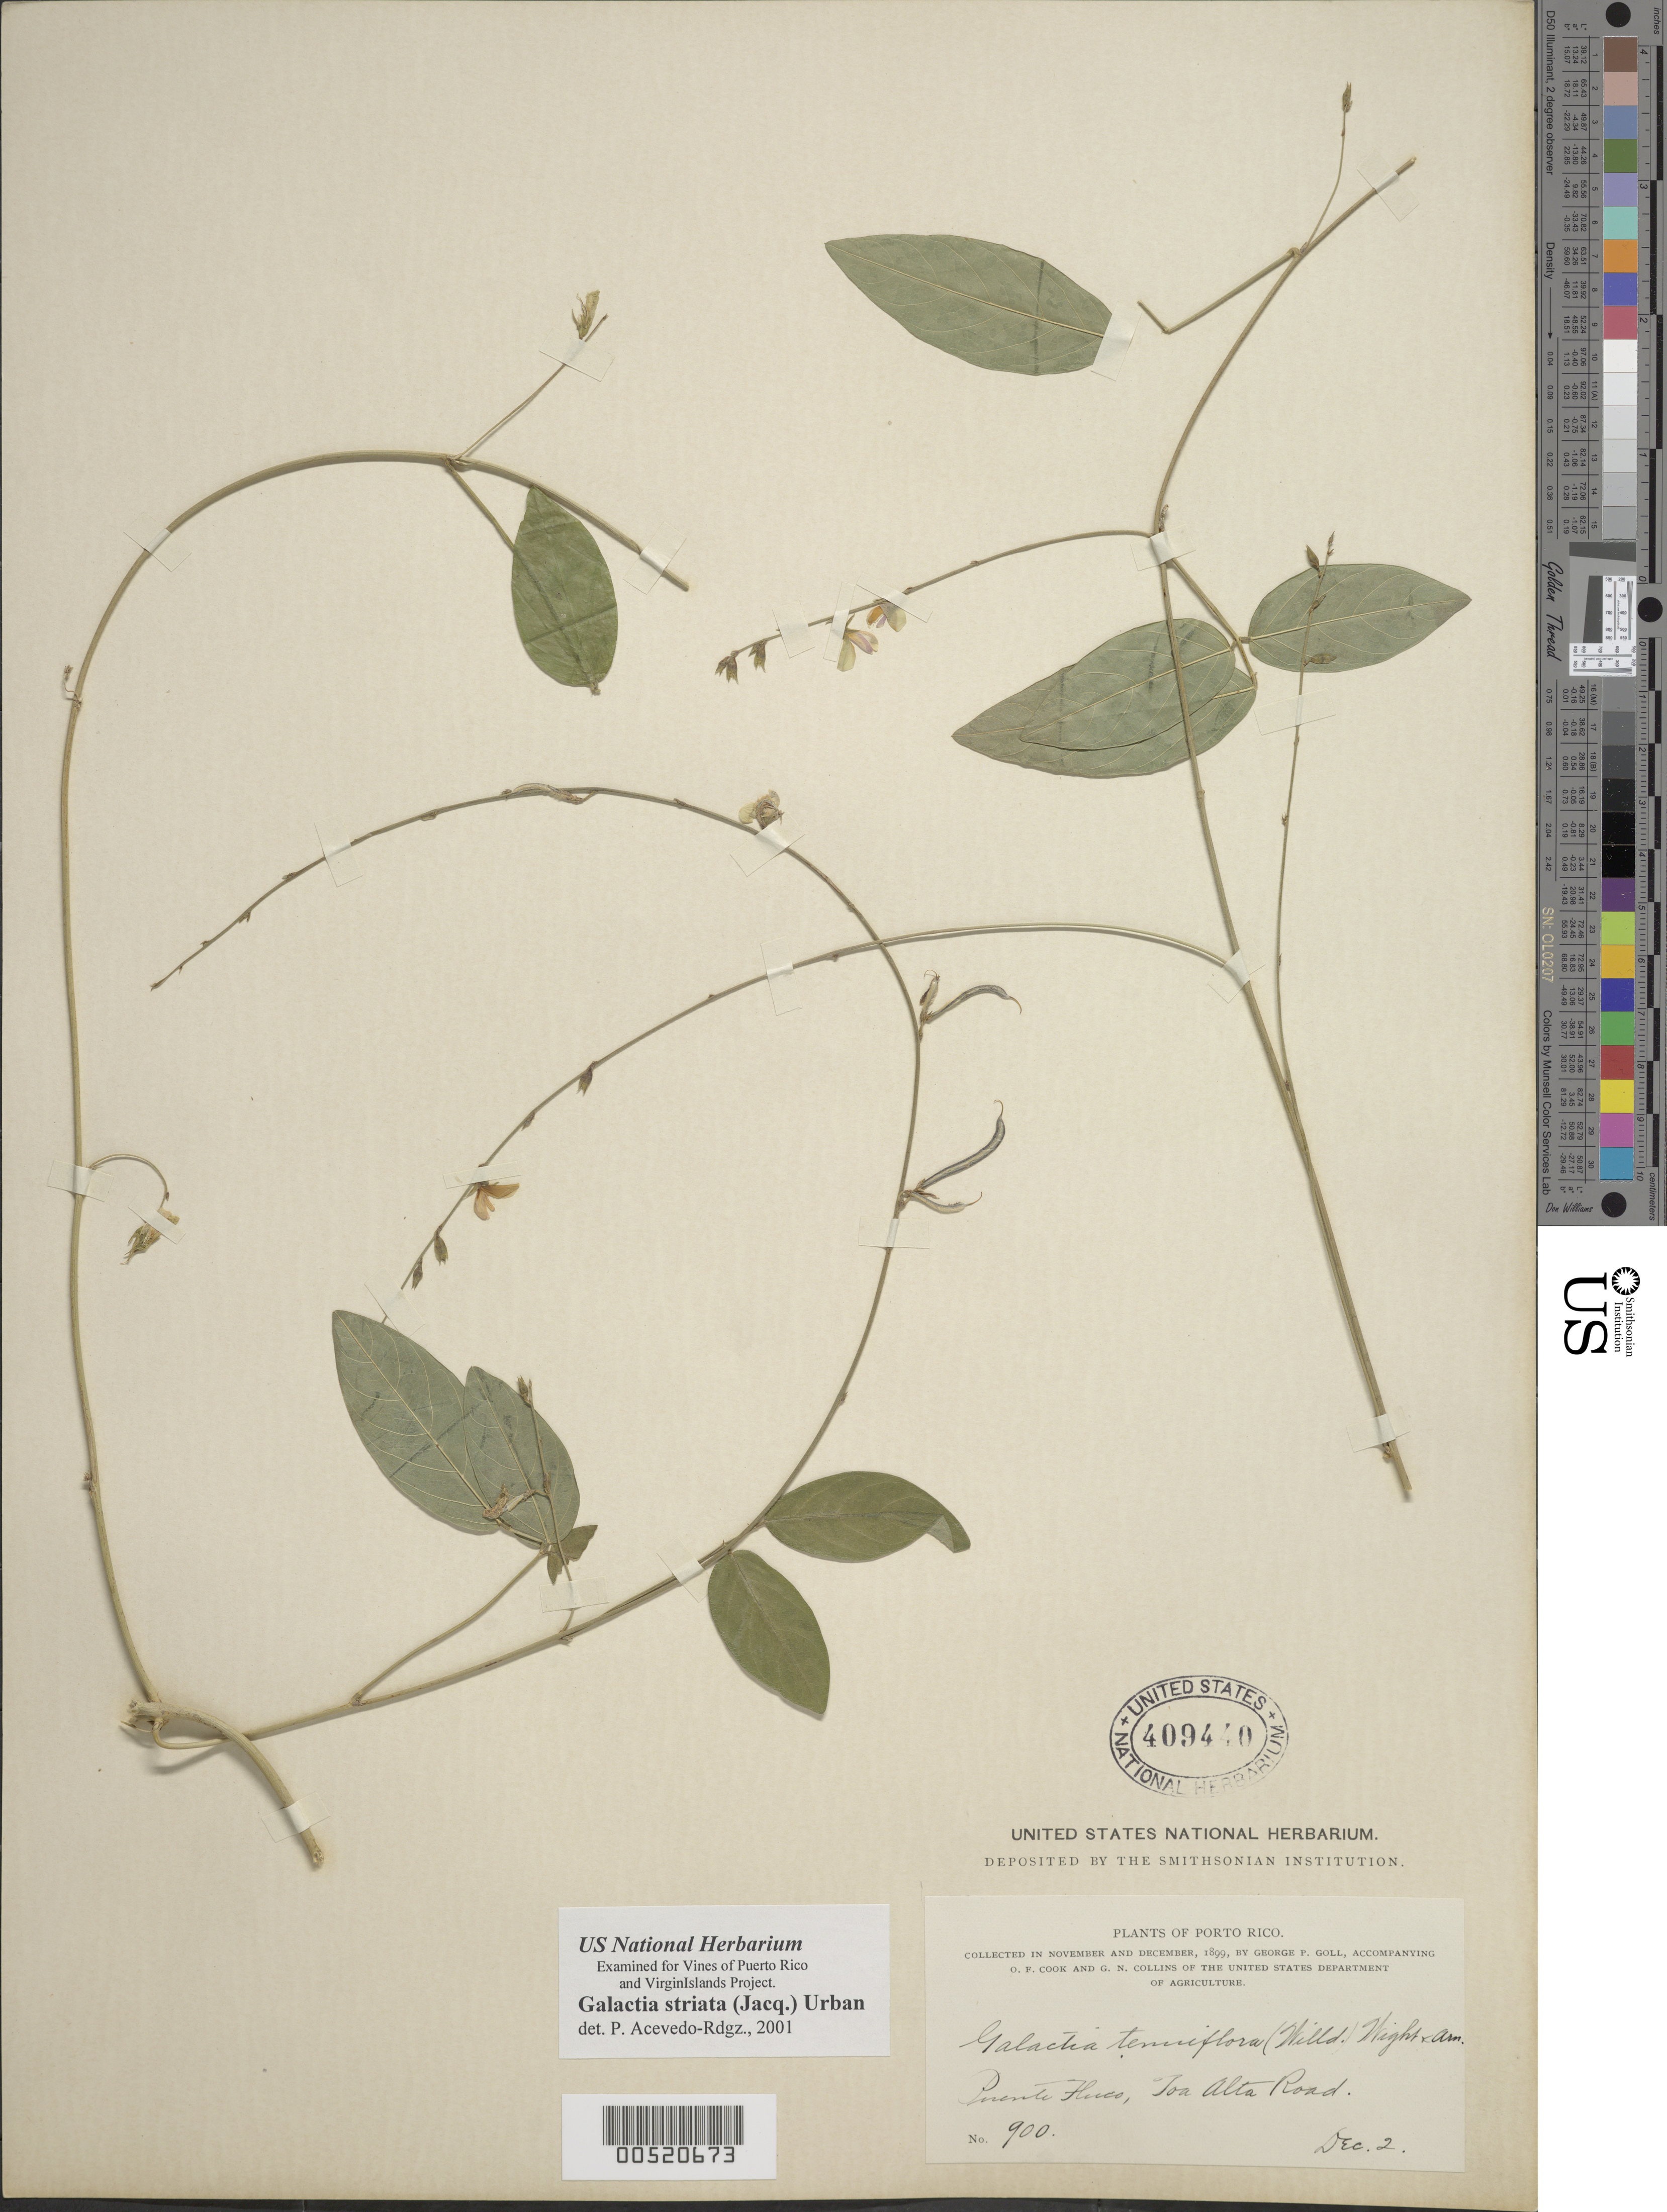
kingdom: Plantae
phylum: Tracheophyta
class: Magnoliopsida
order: Fabales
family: Fabaceae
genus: Galactia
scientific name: Galactia striata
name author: (Jacq.) Urb.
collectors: G. Goll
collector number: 900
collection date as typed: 02 Dec 1899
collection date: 1899-12-02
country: Puerto Rico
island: Greater Antilles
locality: Puente Flaco, Toa Alta Road.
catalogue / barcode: US 409440